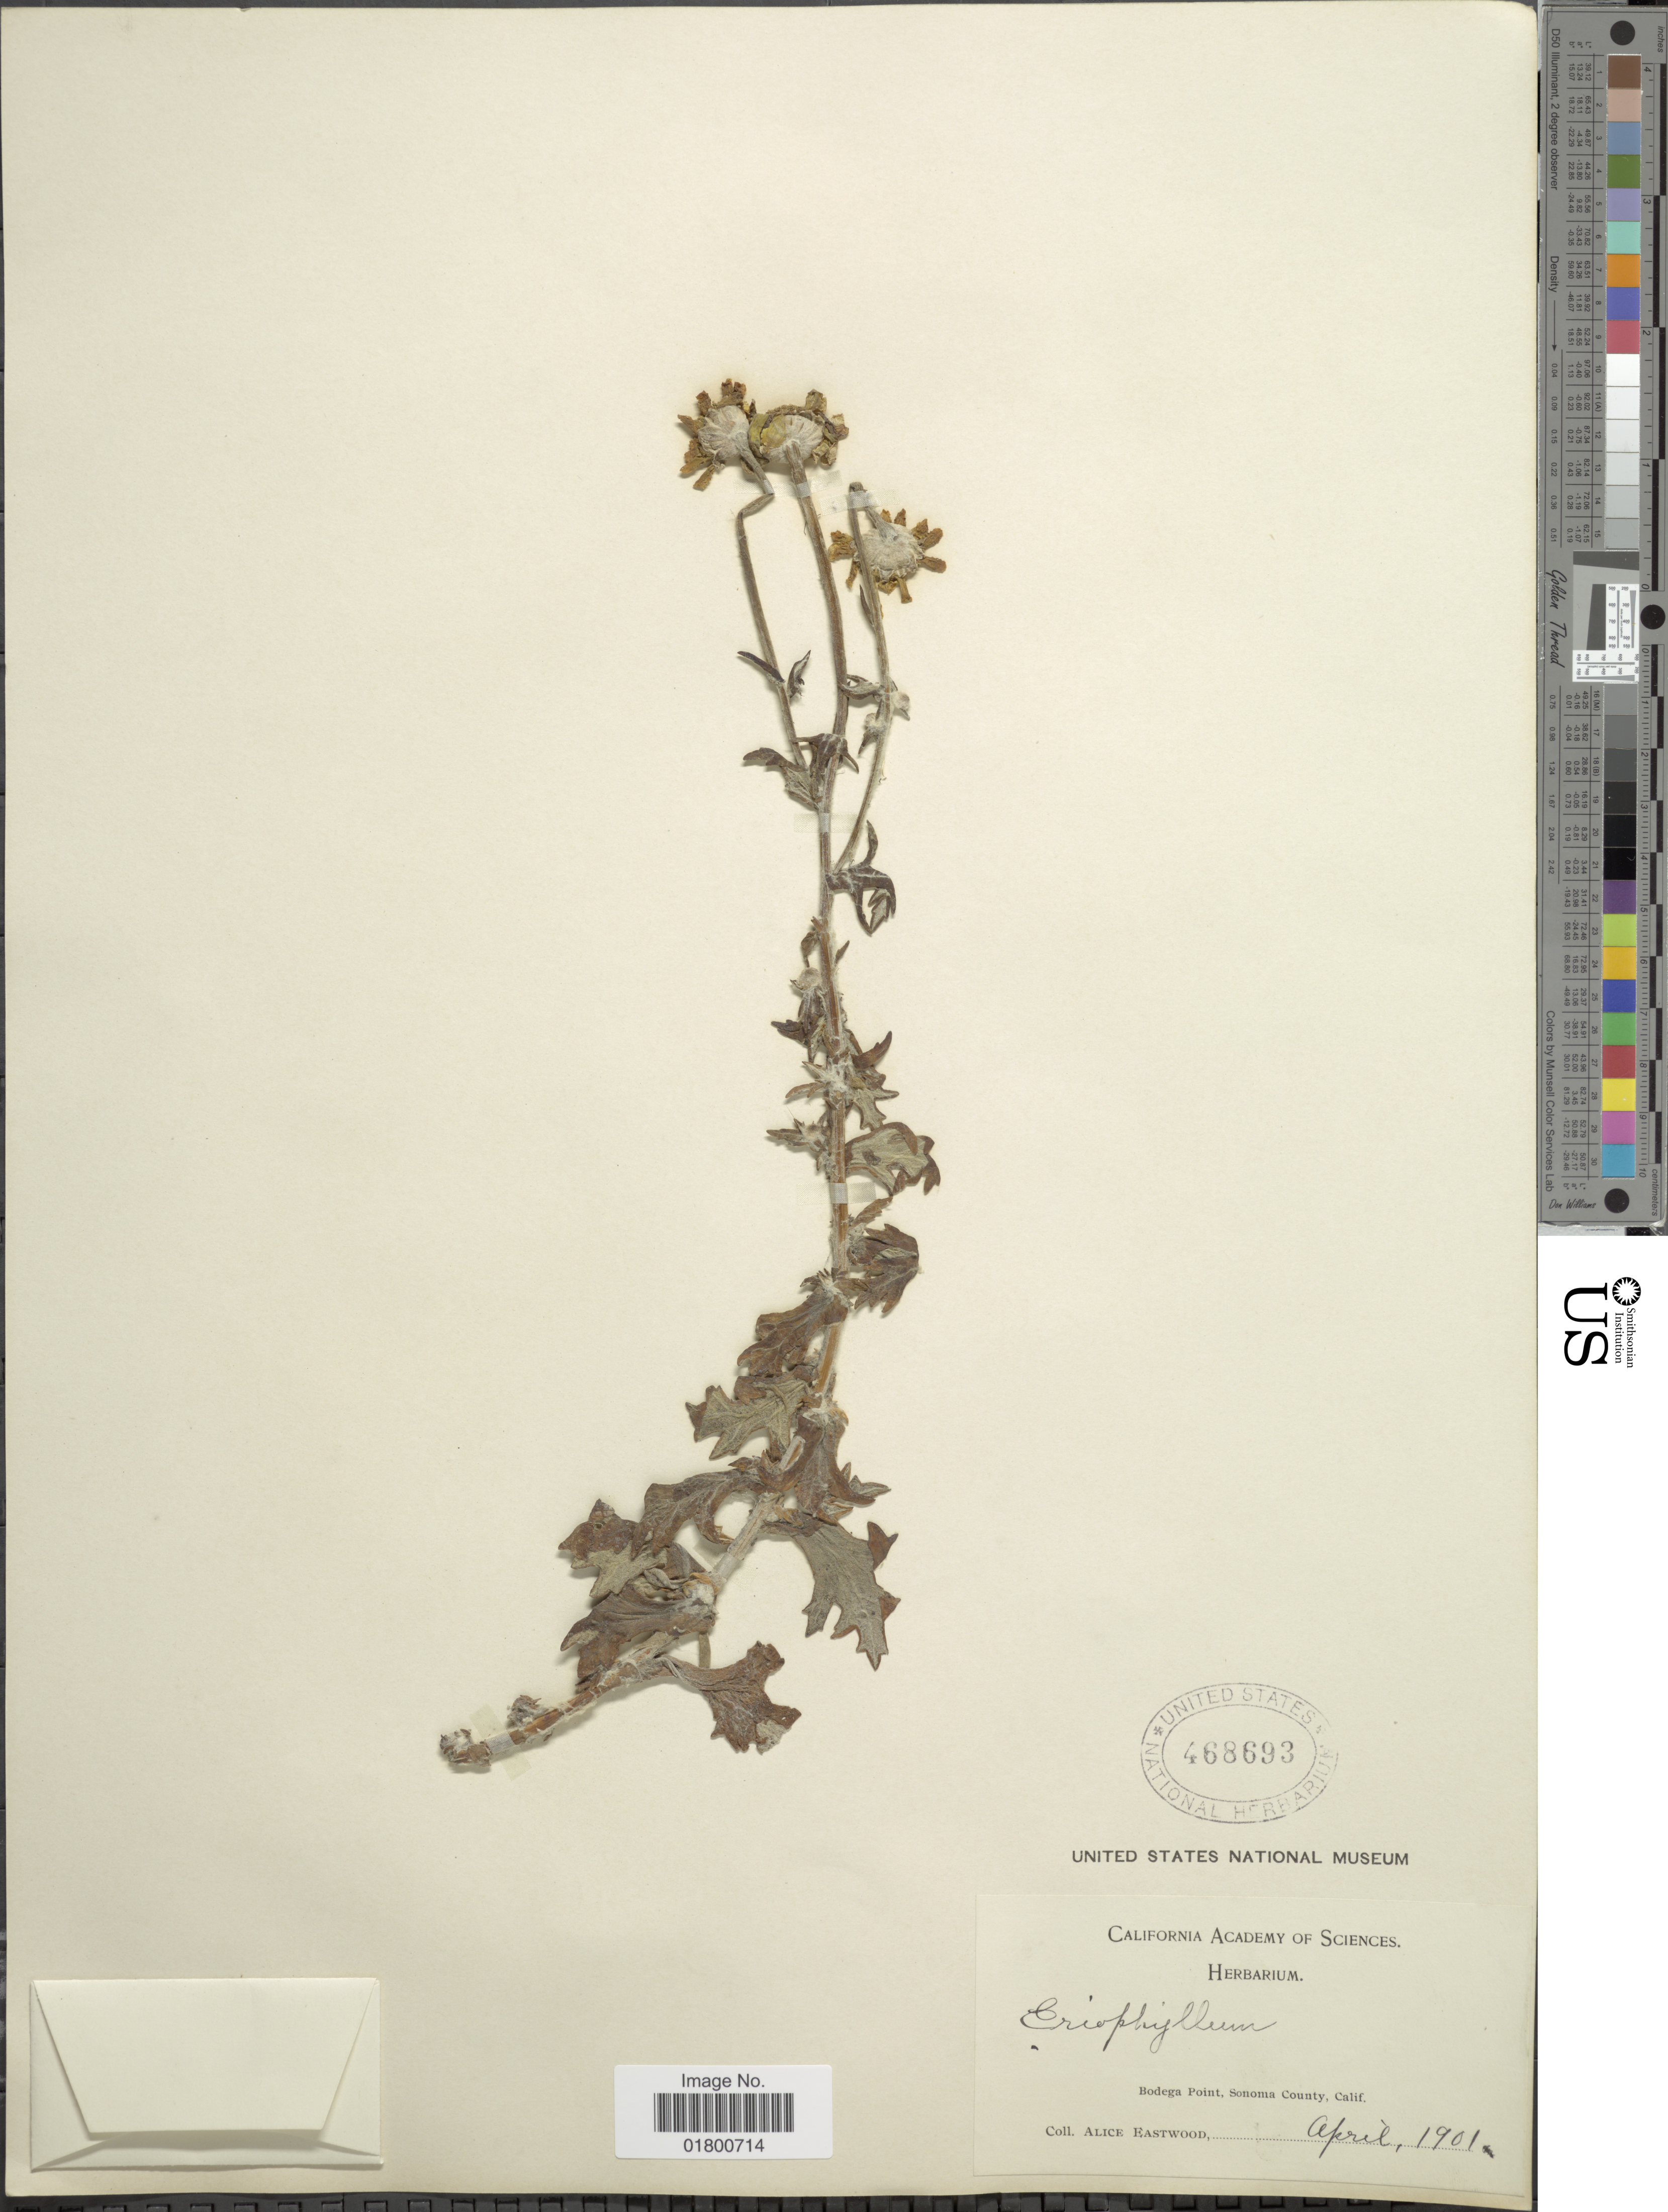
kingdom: Plantae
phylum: Tracheophyta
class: Magnoliopsida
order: Asterales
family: Asteraceae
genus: Eriophyllum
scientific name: Eriophyllum sp.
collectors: A. Eastwood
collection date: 1901-04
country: United States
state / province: California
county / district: Sonoma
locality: Bodega Point, Sonoma County, Calif.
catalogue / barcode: US 468693